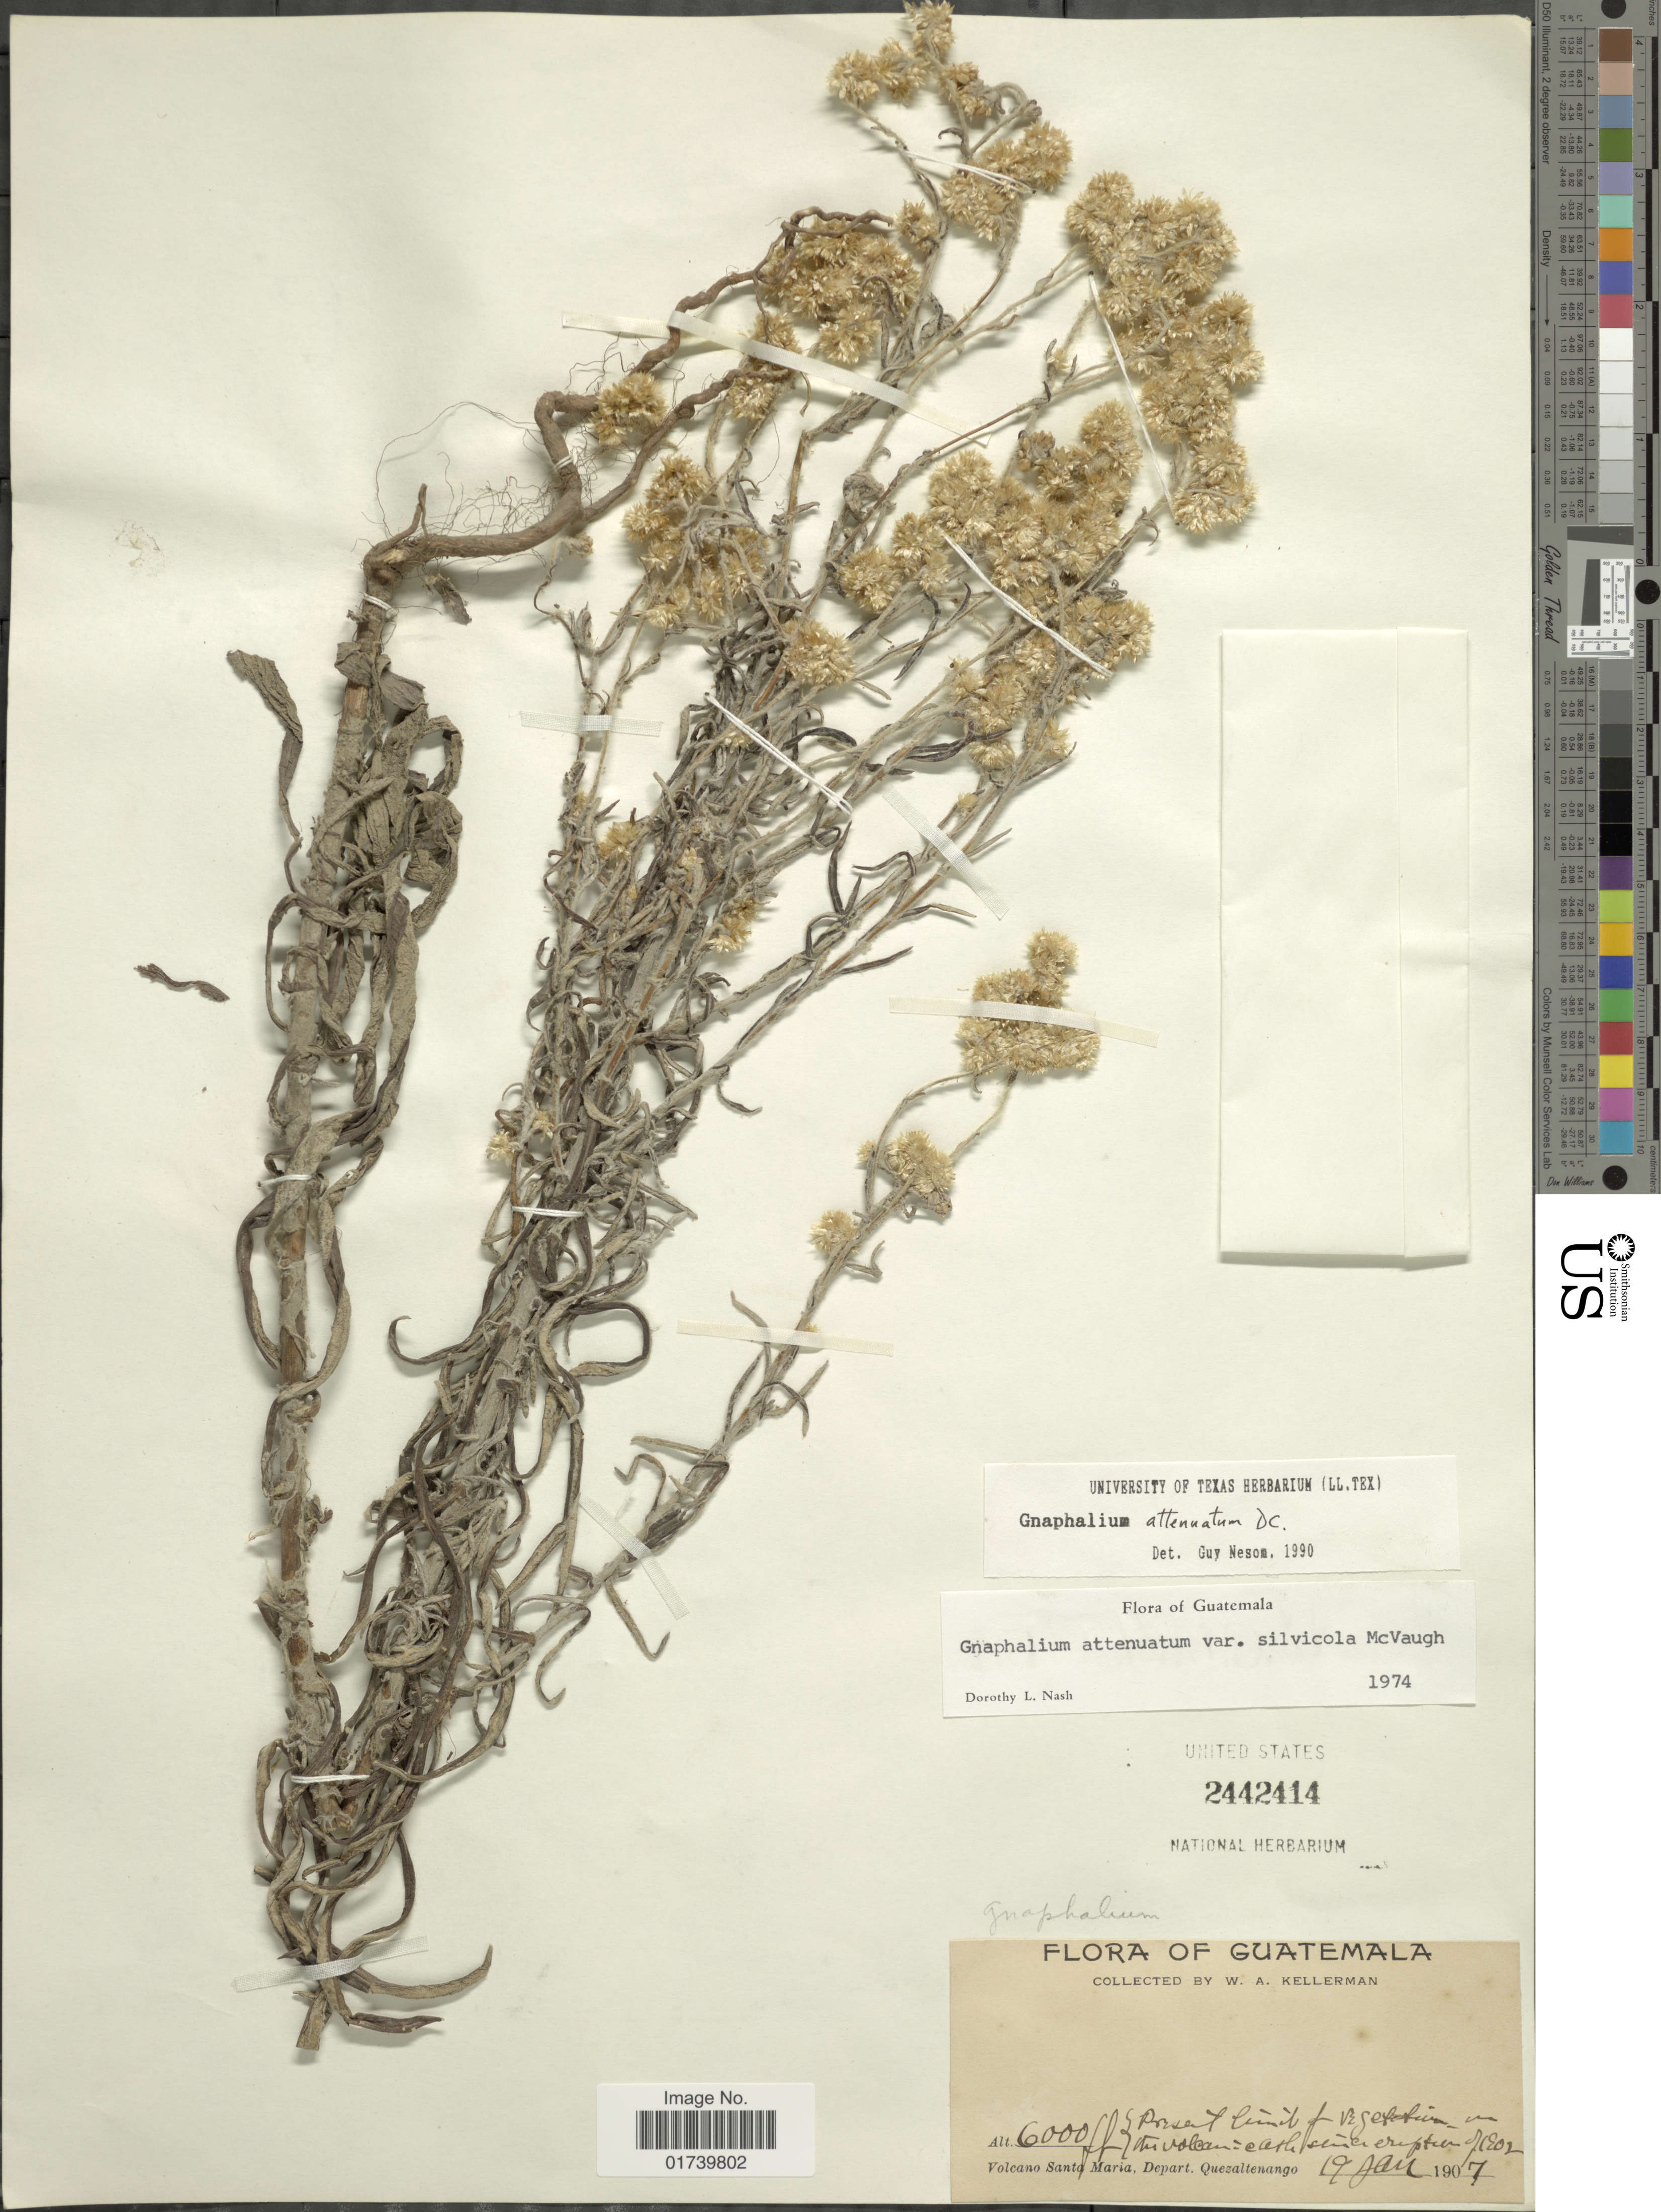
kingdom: Plantae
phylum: Tracheophyta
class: Magnoliopsida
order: Asterales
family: Asteraceae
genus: Pseudognaphalium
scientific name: Pseudognaphalium pruskii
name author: G.L. Nesom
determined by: Nesom, Guy L.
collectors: W. Kellerman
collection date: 1907-01-19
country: Guatemala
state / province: Quetzaltenango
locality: Volcano Santa Maria.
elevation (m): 1829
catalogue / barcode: US 2442414